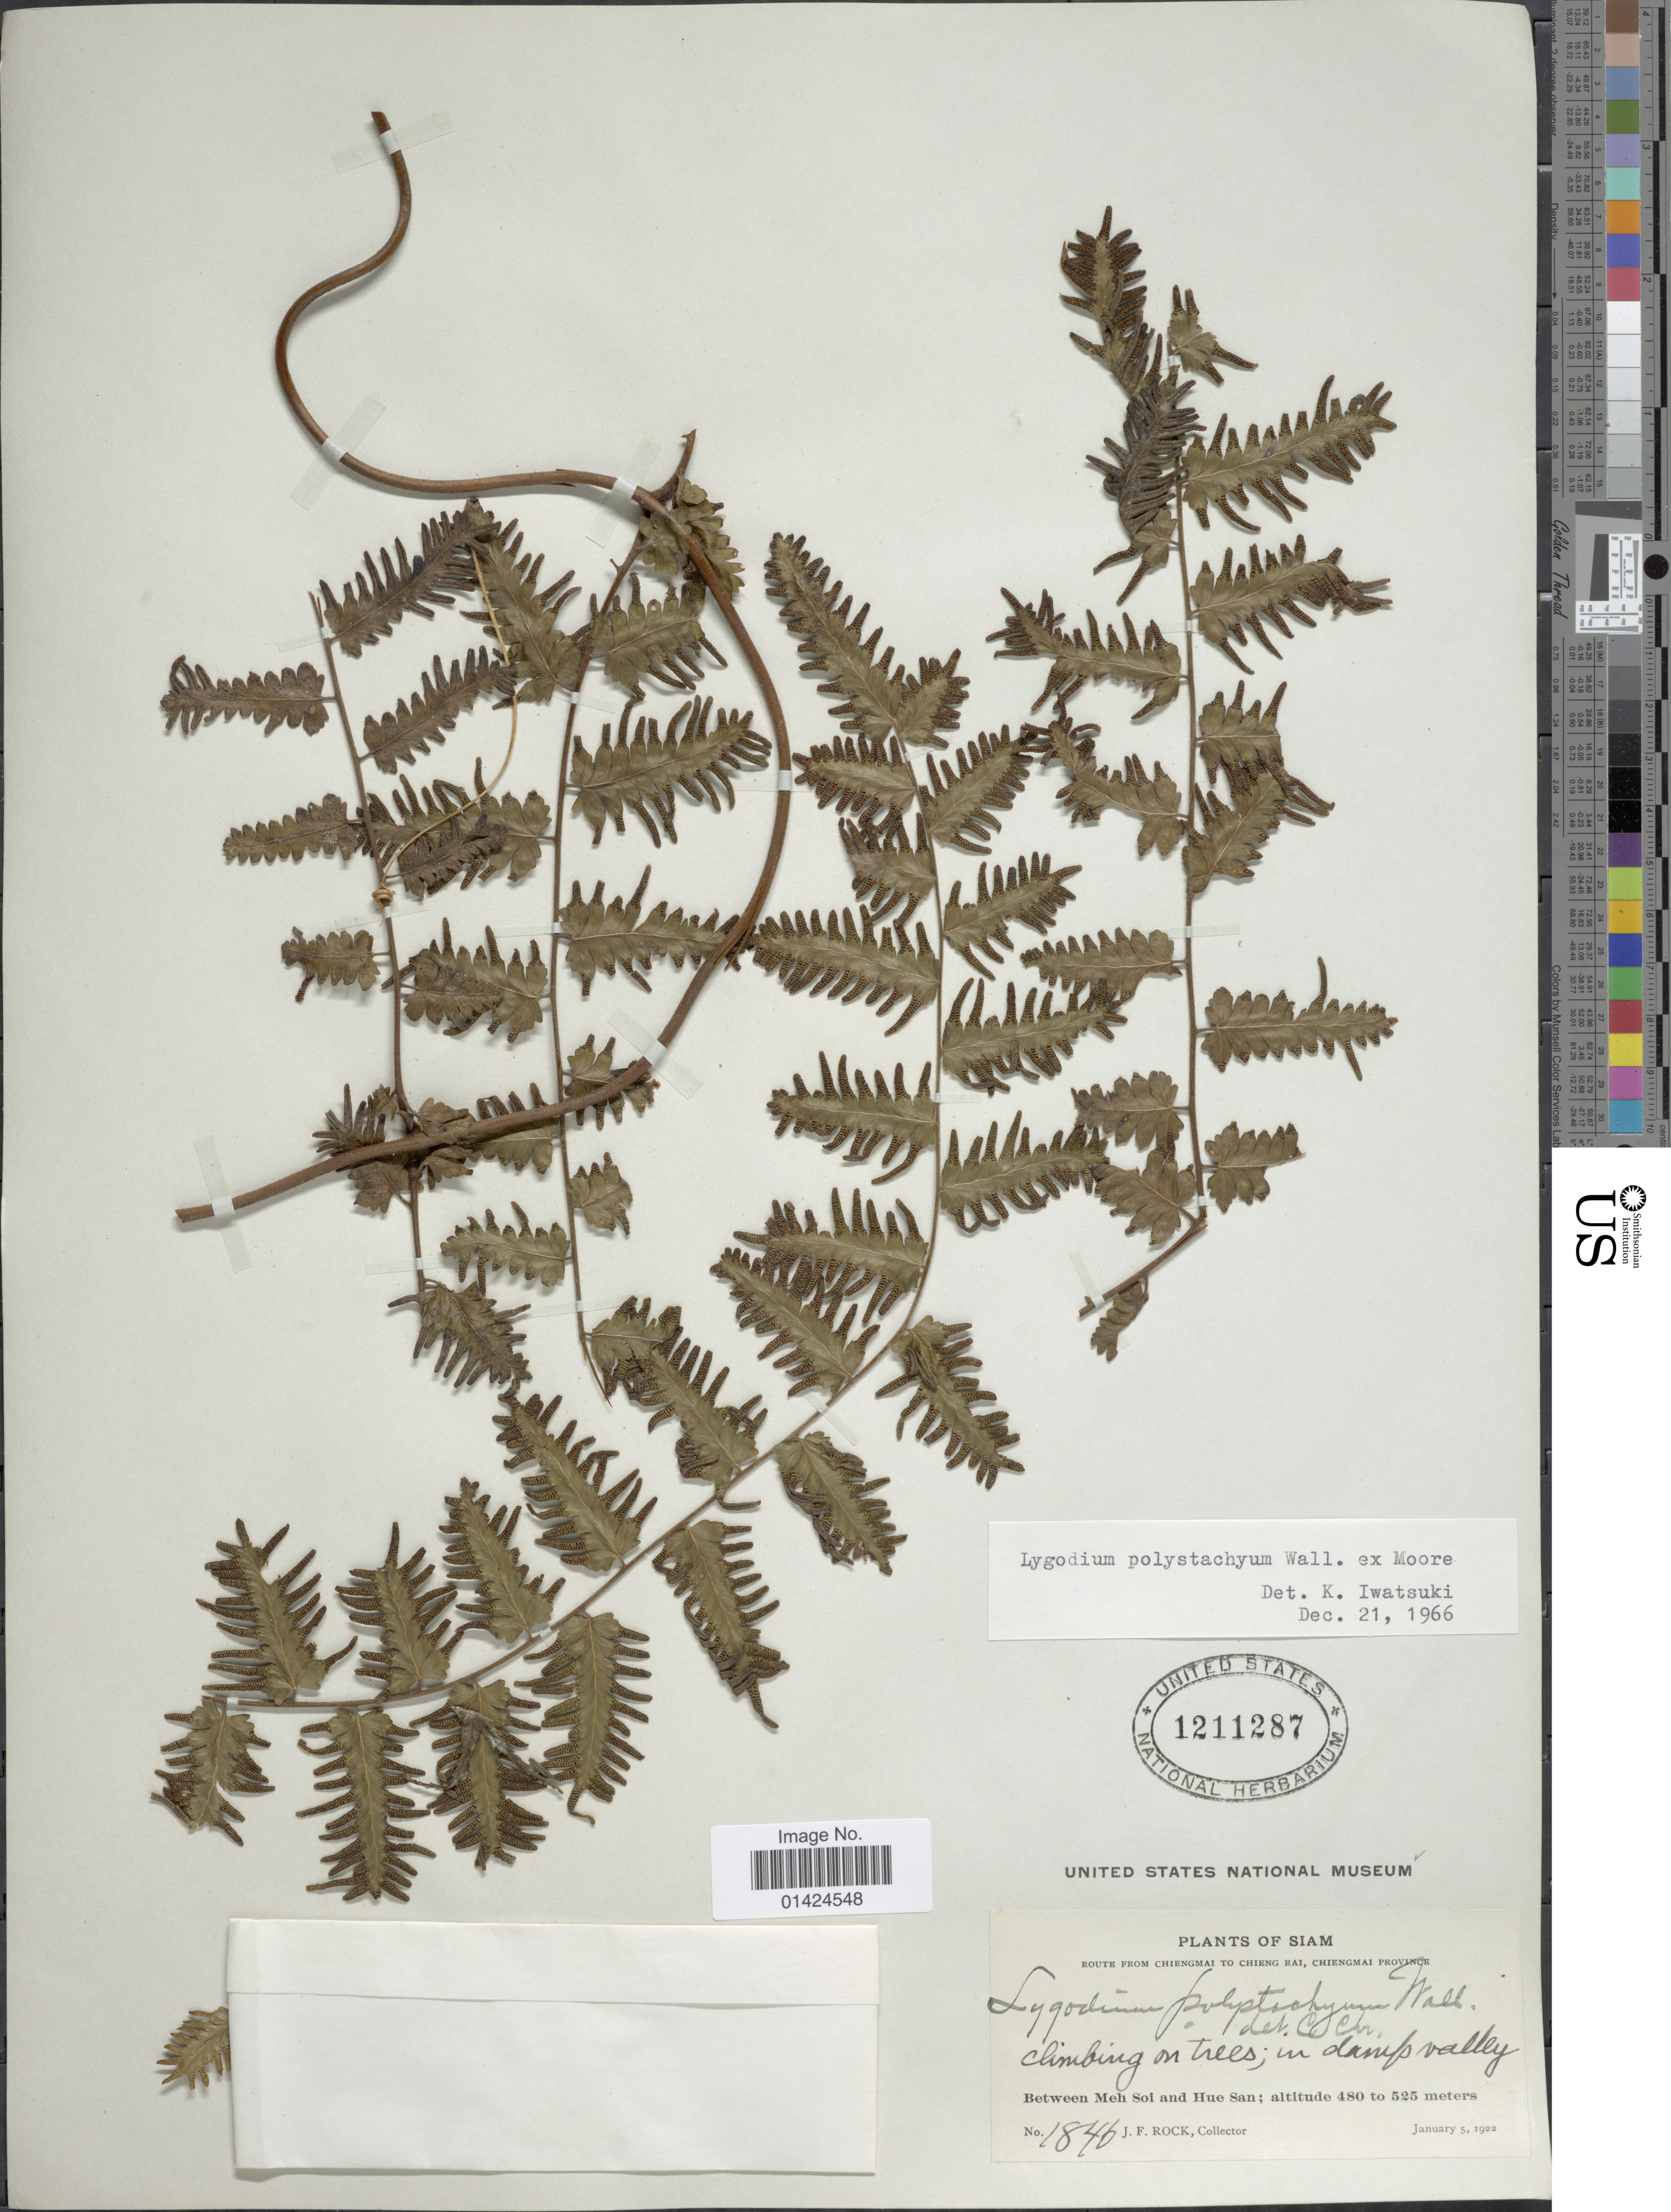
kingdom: Plantae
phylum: Tracheophyta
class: Polypodiopsida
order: Schizaeales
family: Lygodiaceae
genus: Lygodium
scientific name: Lygodium polystachyum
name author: Wall. ex T. Moore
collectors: J. Rock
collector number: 1846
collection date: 1922-01-05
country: Thailand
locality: Siam, route from Chiengmai to Chieng Rai, Chiengmai Province. Between Meh Soi and Hue San. In damp valley.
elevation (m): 480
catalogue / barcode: US 1211287